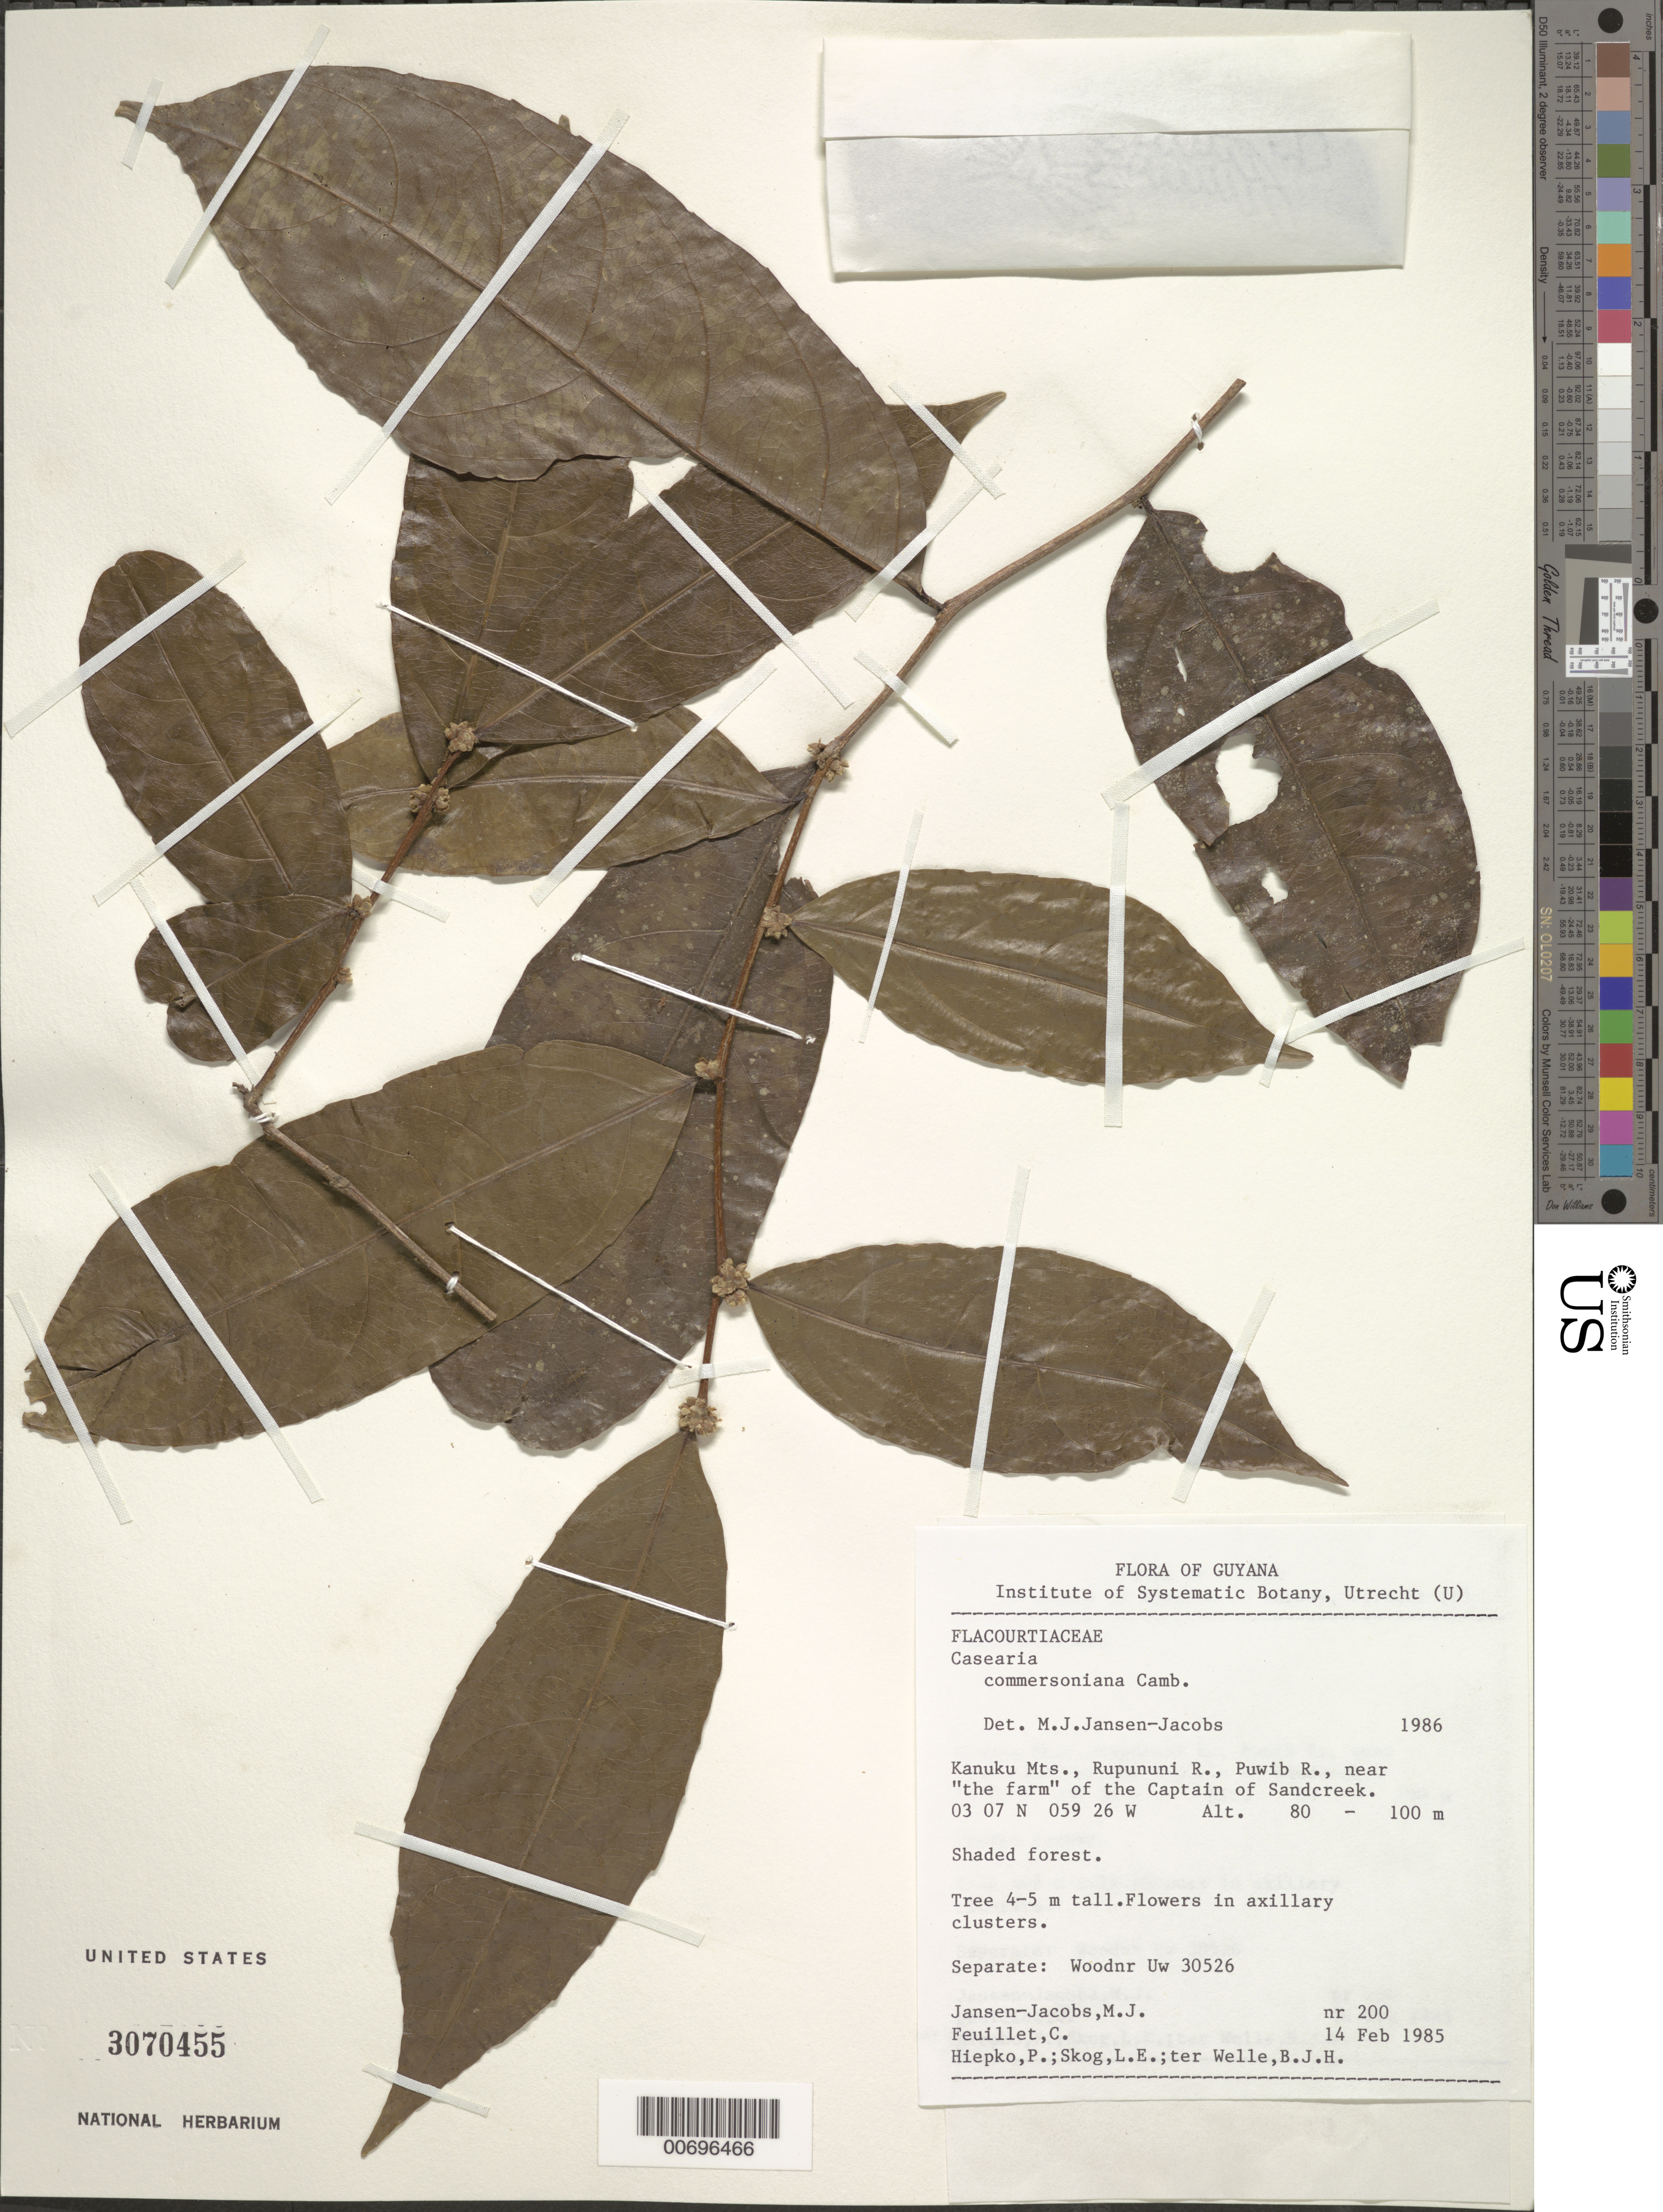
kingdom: Plantae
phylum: Tracheophyta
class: Magnoliopsida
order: Malpighiales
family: Salicaceae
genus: Piparea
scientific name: Piparea dentata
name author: Aubl.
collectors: M. J. Jansen-Jacobs, C. Feuillet, P. H. Hiepko, L. E. Skog & B. Welle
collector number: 200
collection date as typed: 14-Feb-85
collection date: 1985-02-14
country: Guyana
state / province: U. Takutu-U. Essequibo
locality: Kanuku Mts., Rupununi R., Puwib R. near "the farm" of the Captain of Sandcreek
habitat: Shaded forest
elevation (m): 80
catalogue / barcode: US 3070455